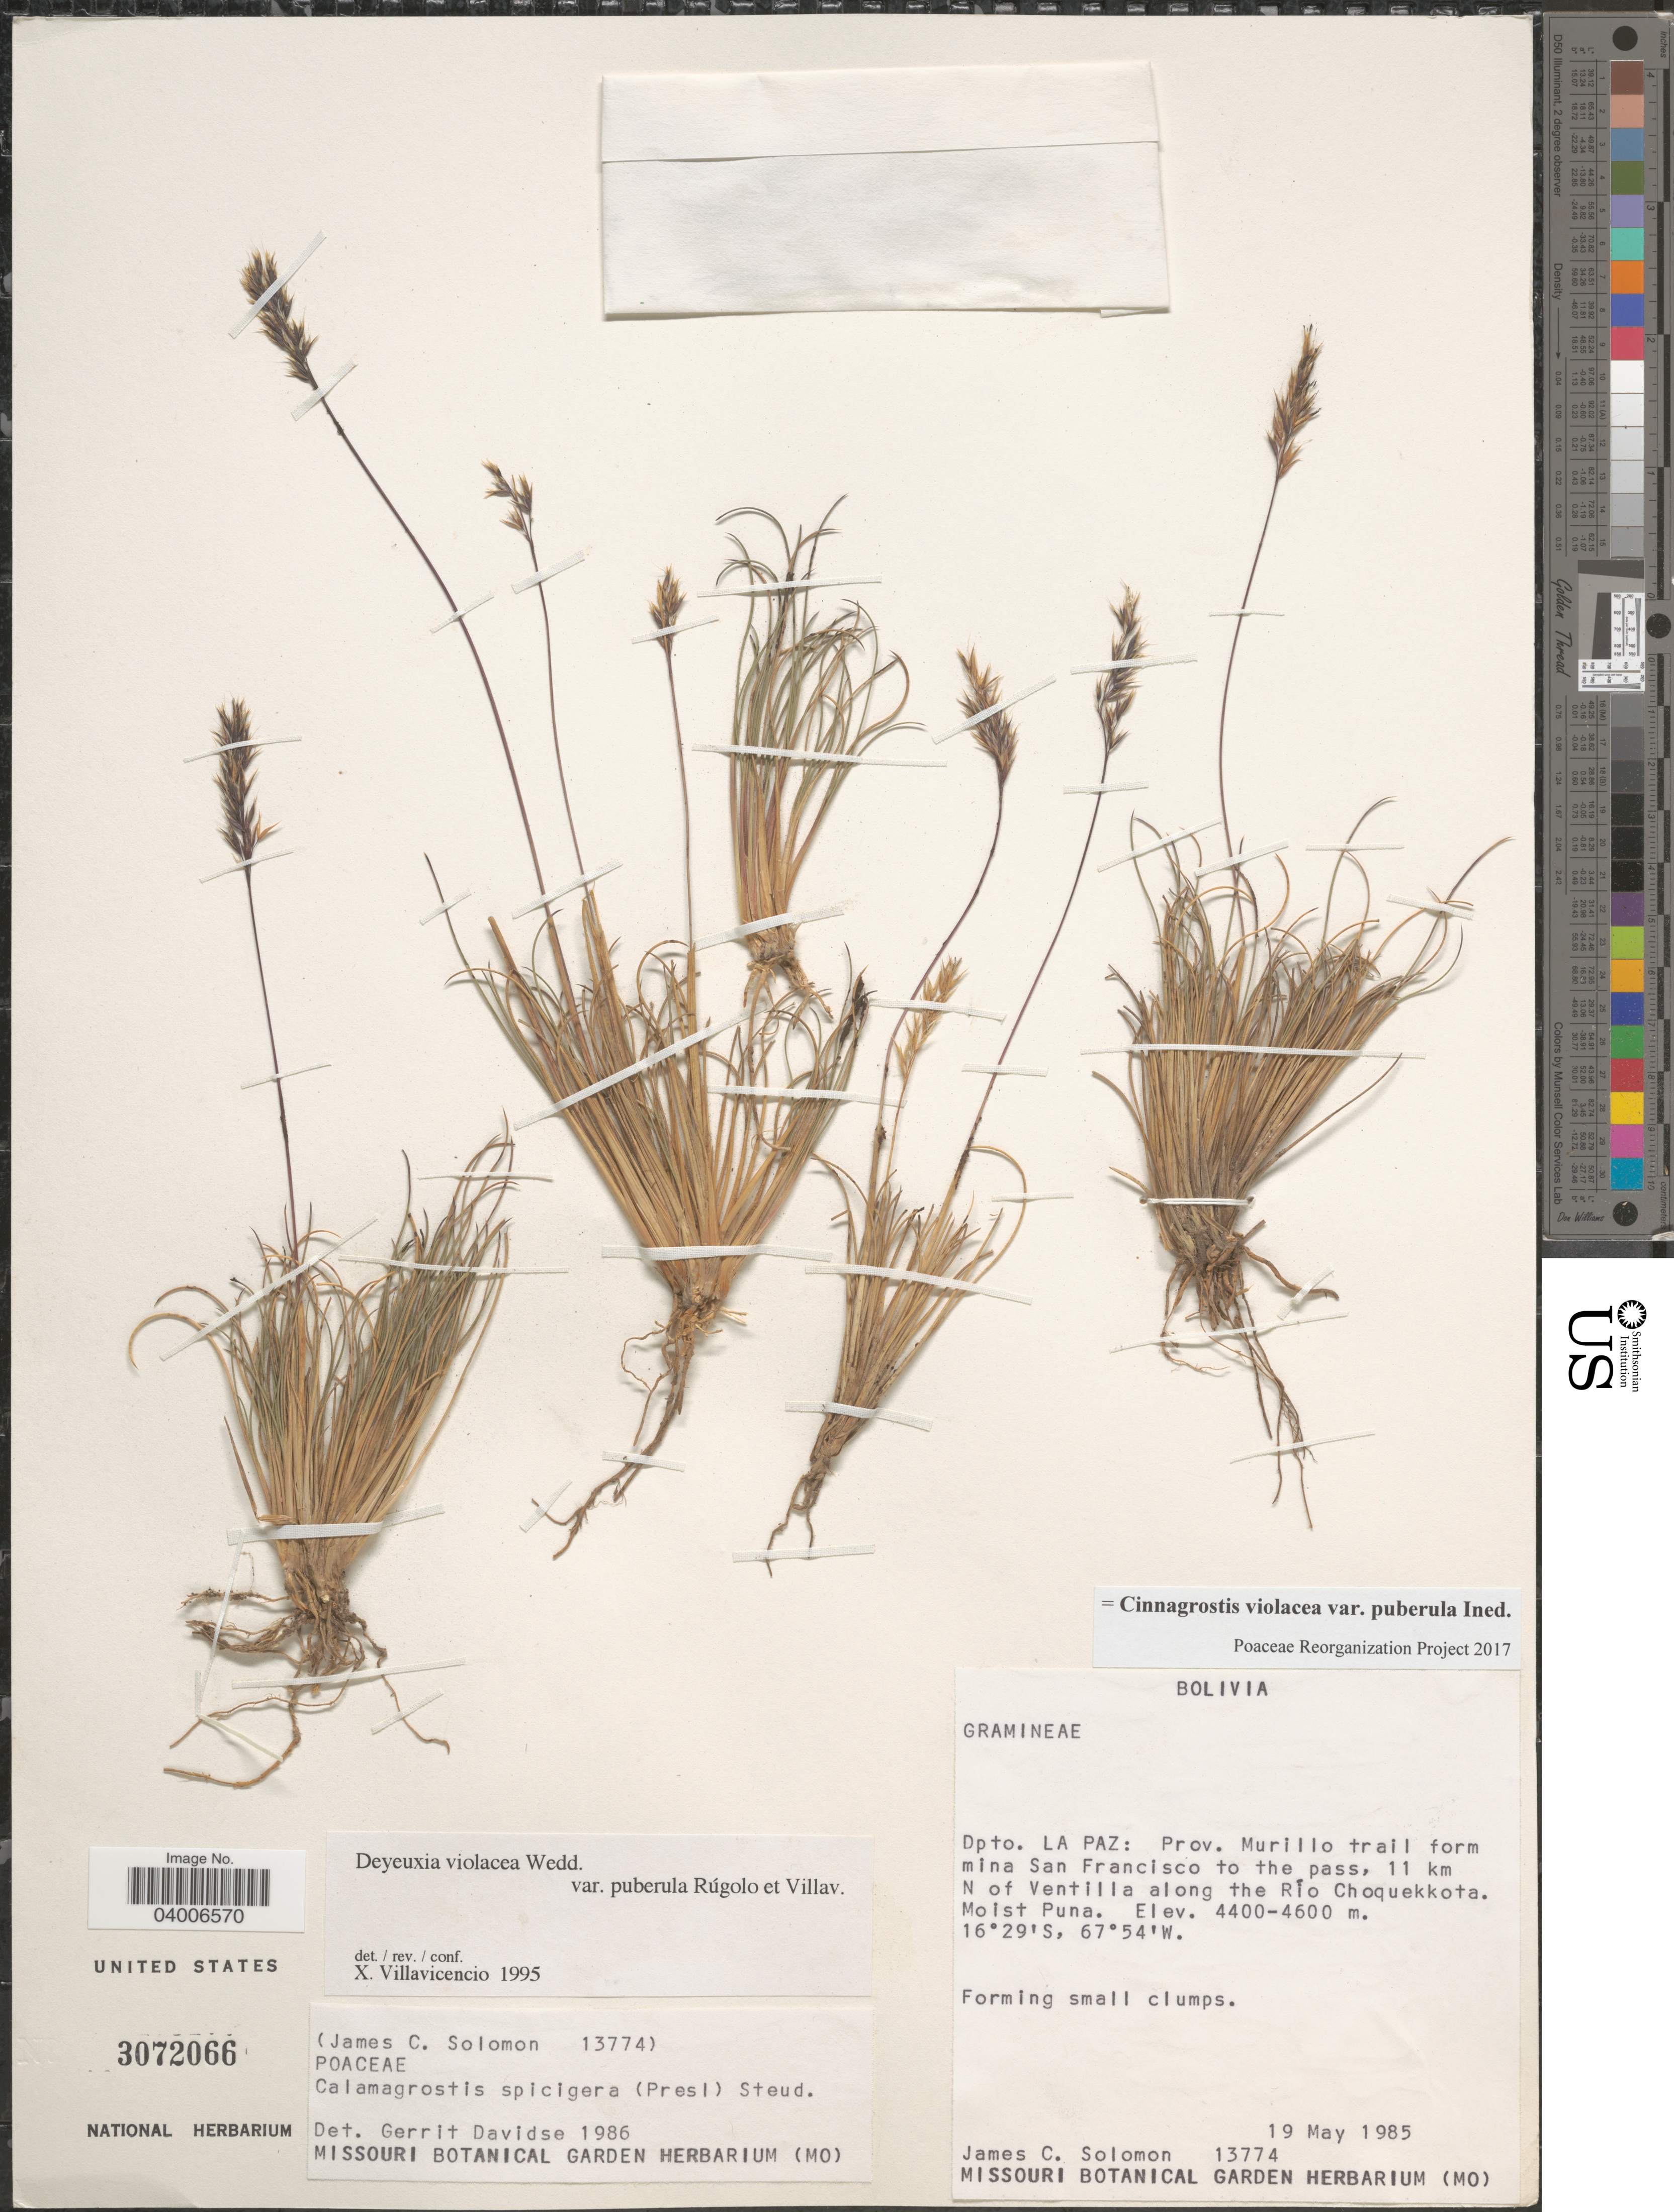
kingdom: Plantae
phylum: Tracheophyta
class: Liliopsida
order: Poales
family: Poaceae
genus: Cinnagrostis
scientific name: Cinnagrostis violacea var. puberula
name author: (Rúgolo & Villav.) P.M. Peterson et al.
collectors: J. C. Solomon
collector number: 13774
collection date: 1985-05-19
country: Bolivia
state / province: La Paz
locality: Dpto. La Paz: Prov. Murillo trail from mina San Francisco to the pass, 11 km N of Ventilla along the Río Choquekkota.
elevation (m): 4400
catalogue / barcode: US 3072066